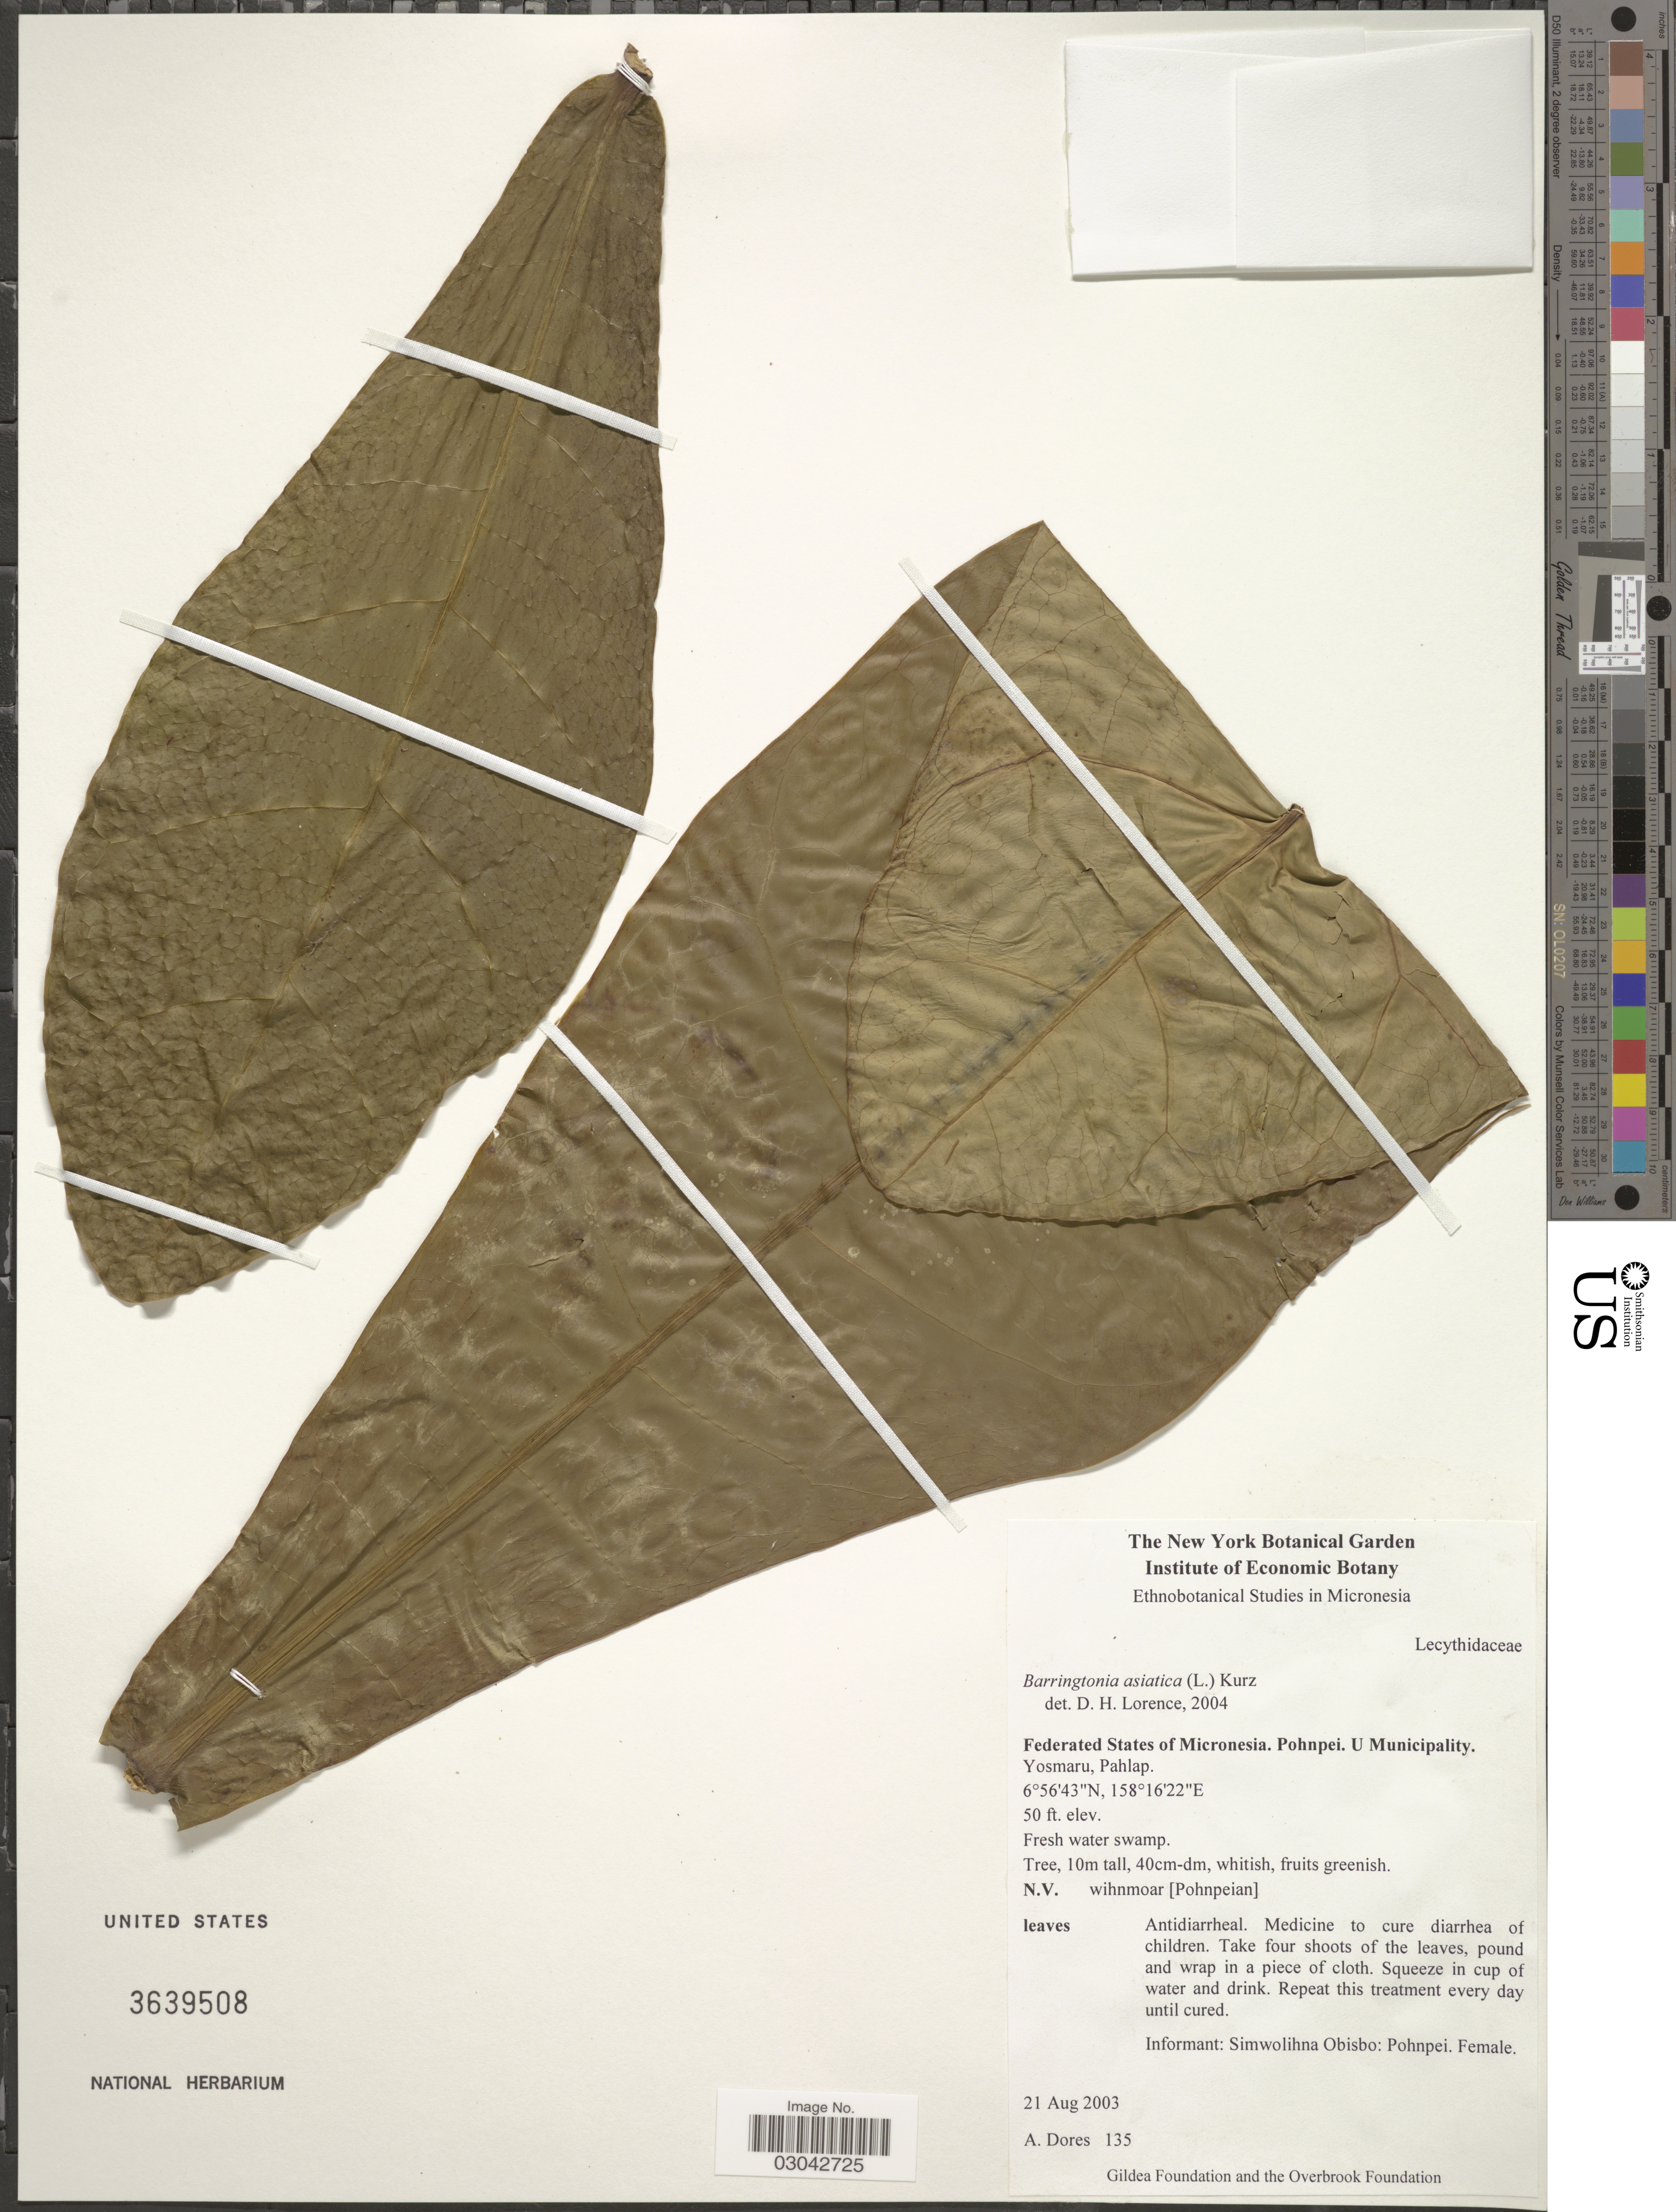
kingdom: Plantae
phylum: Tracheophyta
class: Magnoliopsida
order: Ericales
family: Lecythidaceae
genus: Barringtonia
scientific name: Barringtonia asiatica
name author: (L.) Kurz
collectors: A. Dores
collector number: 135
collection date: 2003-08-21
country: Micronesia, Federated States of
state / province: Pohnpei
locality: U Municipality. Yosmaru, Pahlap.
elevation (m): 15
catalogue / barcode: US 3639508